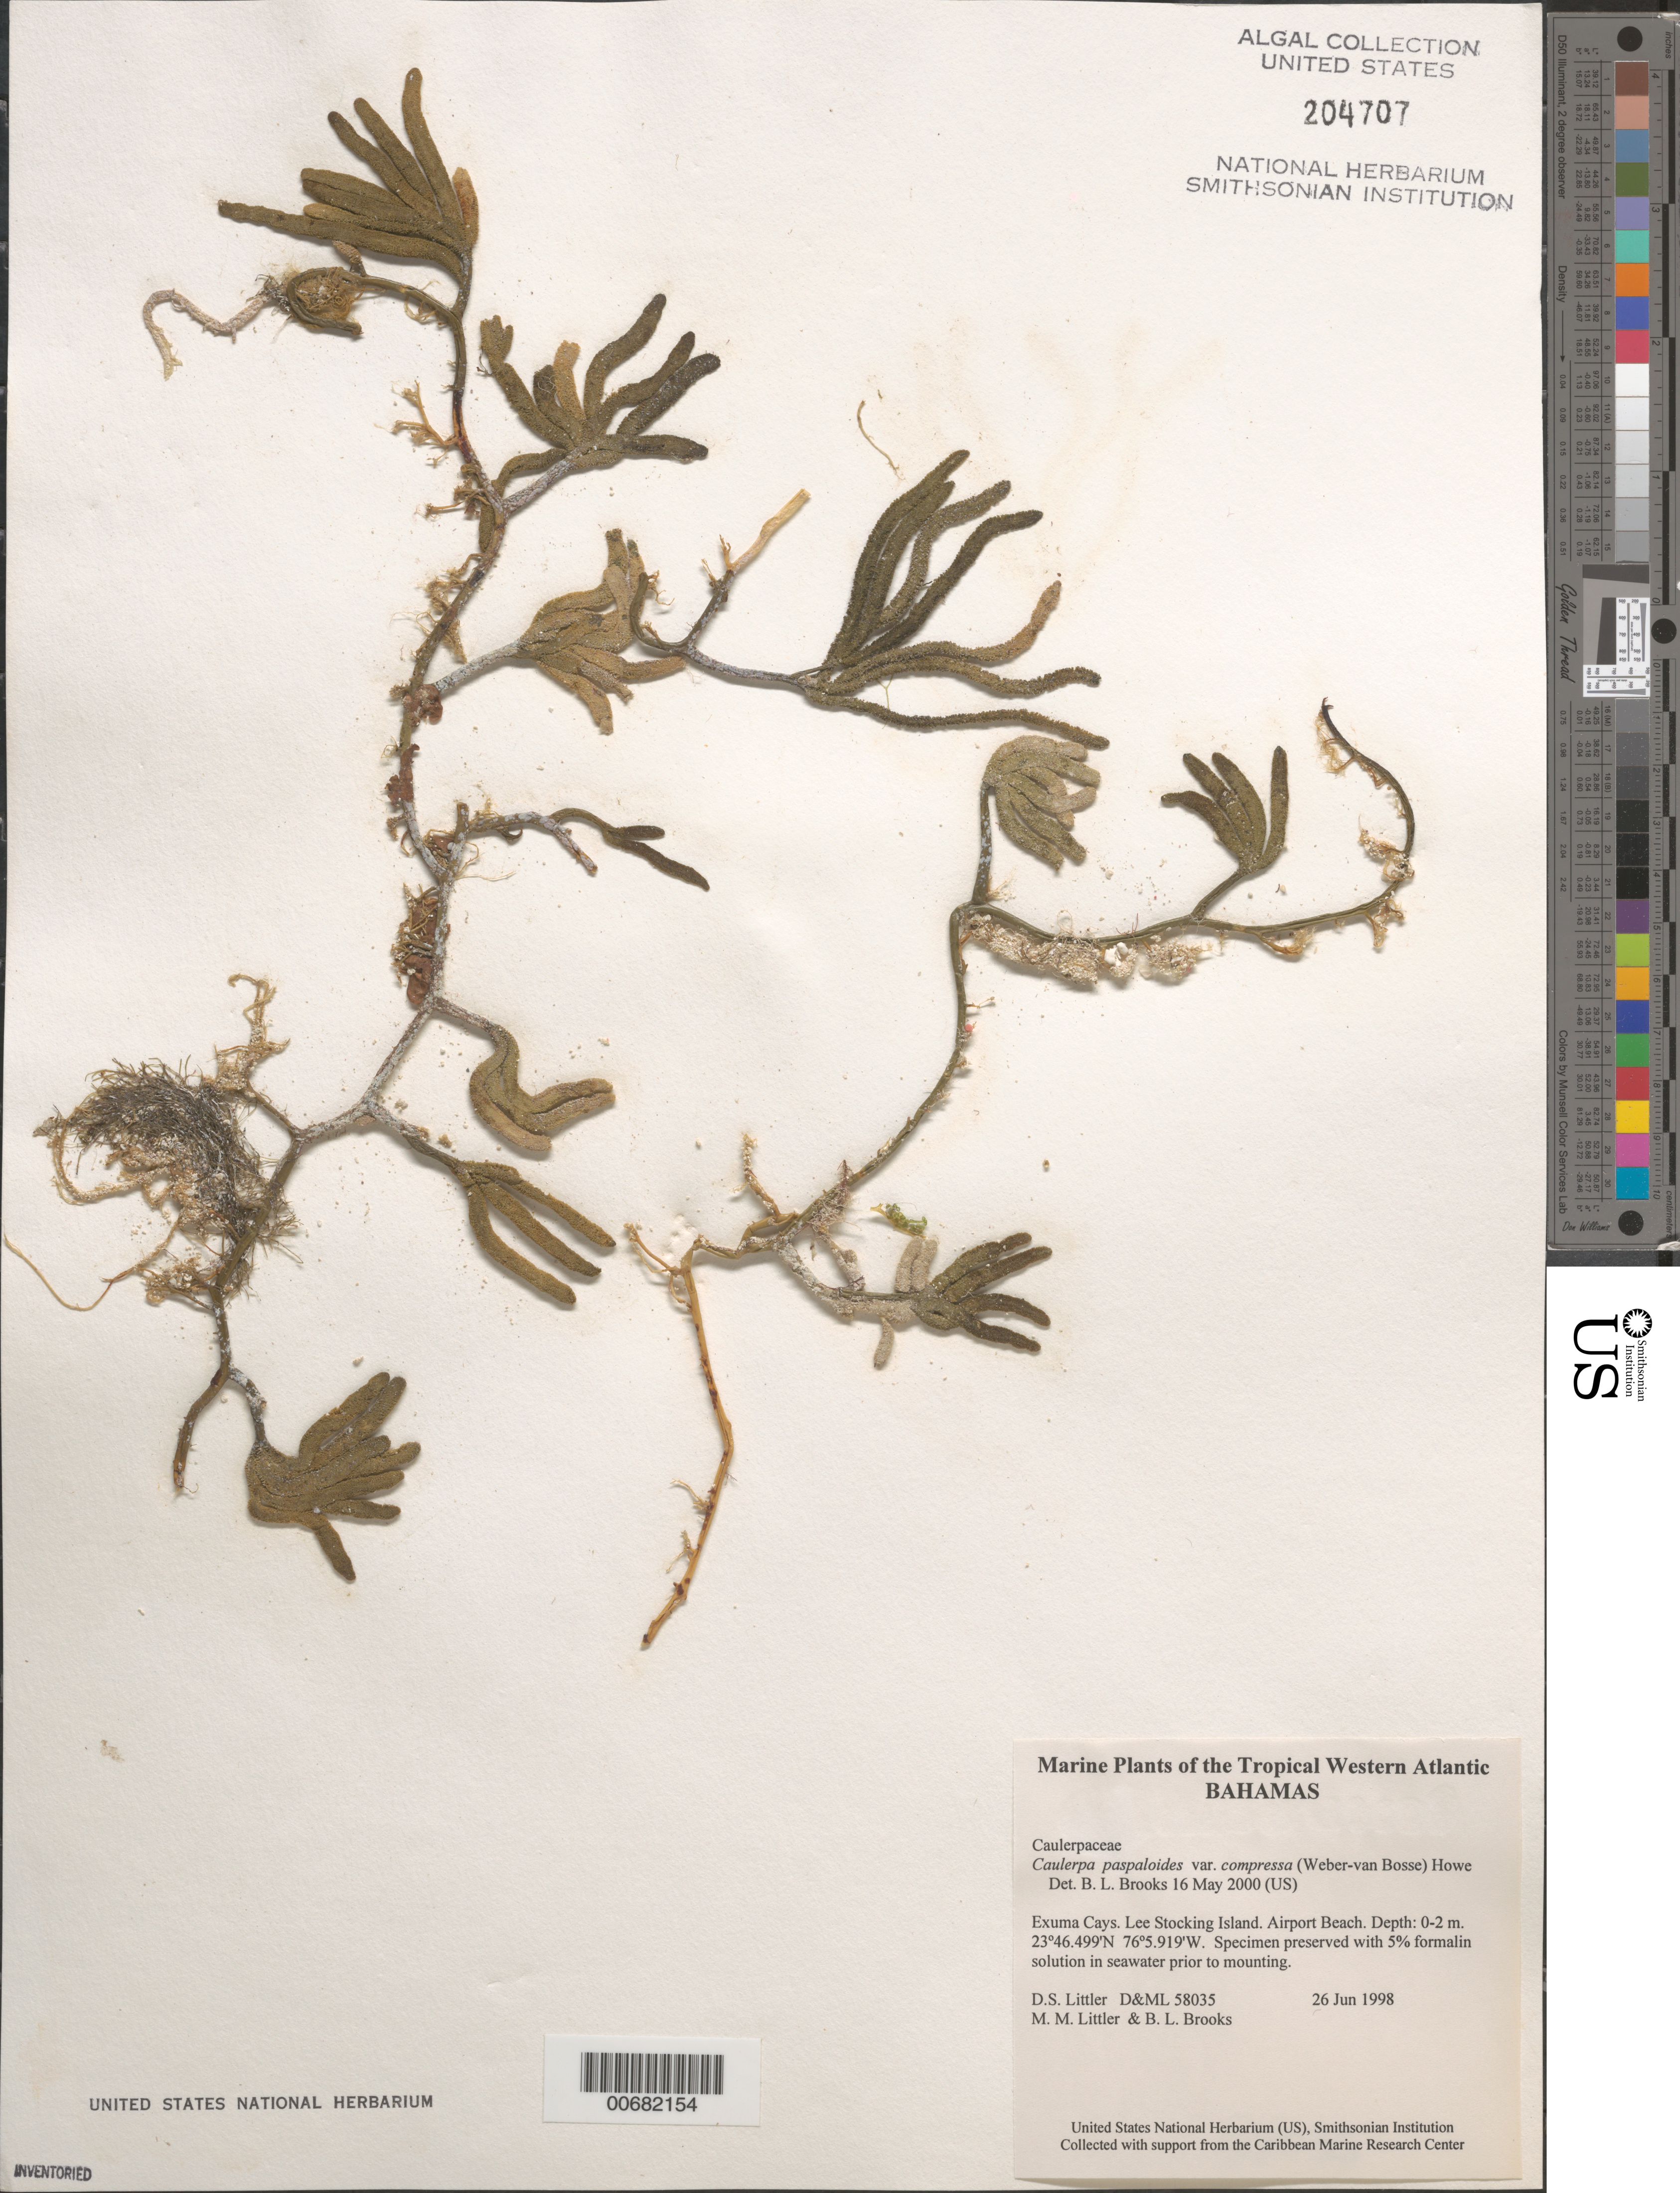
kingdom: Plantae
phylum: Chlorophyta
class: Ulvophyceae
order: Bryopsidales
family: Caulerpaceae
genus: Caulerpa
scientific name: Caulerpa paspaloides var. compressa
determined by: Brooks, B. L., (BOT), Smithsonian Institution - National Museum of Natural History (UNITED STATES)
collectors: D. S. Littler, M. M. Littler & B. Brooks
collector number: D&ML 58035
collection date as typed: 26 Jun 1998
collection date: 1998-06-26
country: Bahamas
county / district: Exuma District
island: Lee Stocking Island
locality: Airport Beach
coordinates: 23 46.499' N, 76 5.919' W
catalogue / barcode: US 204707